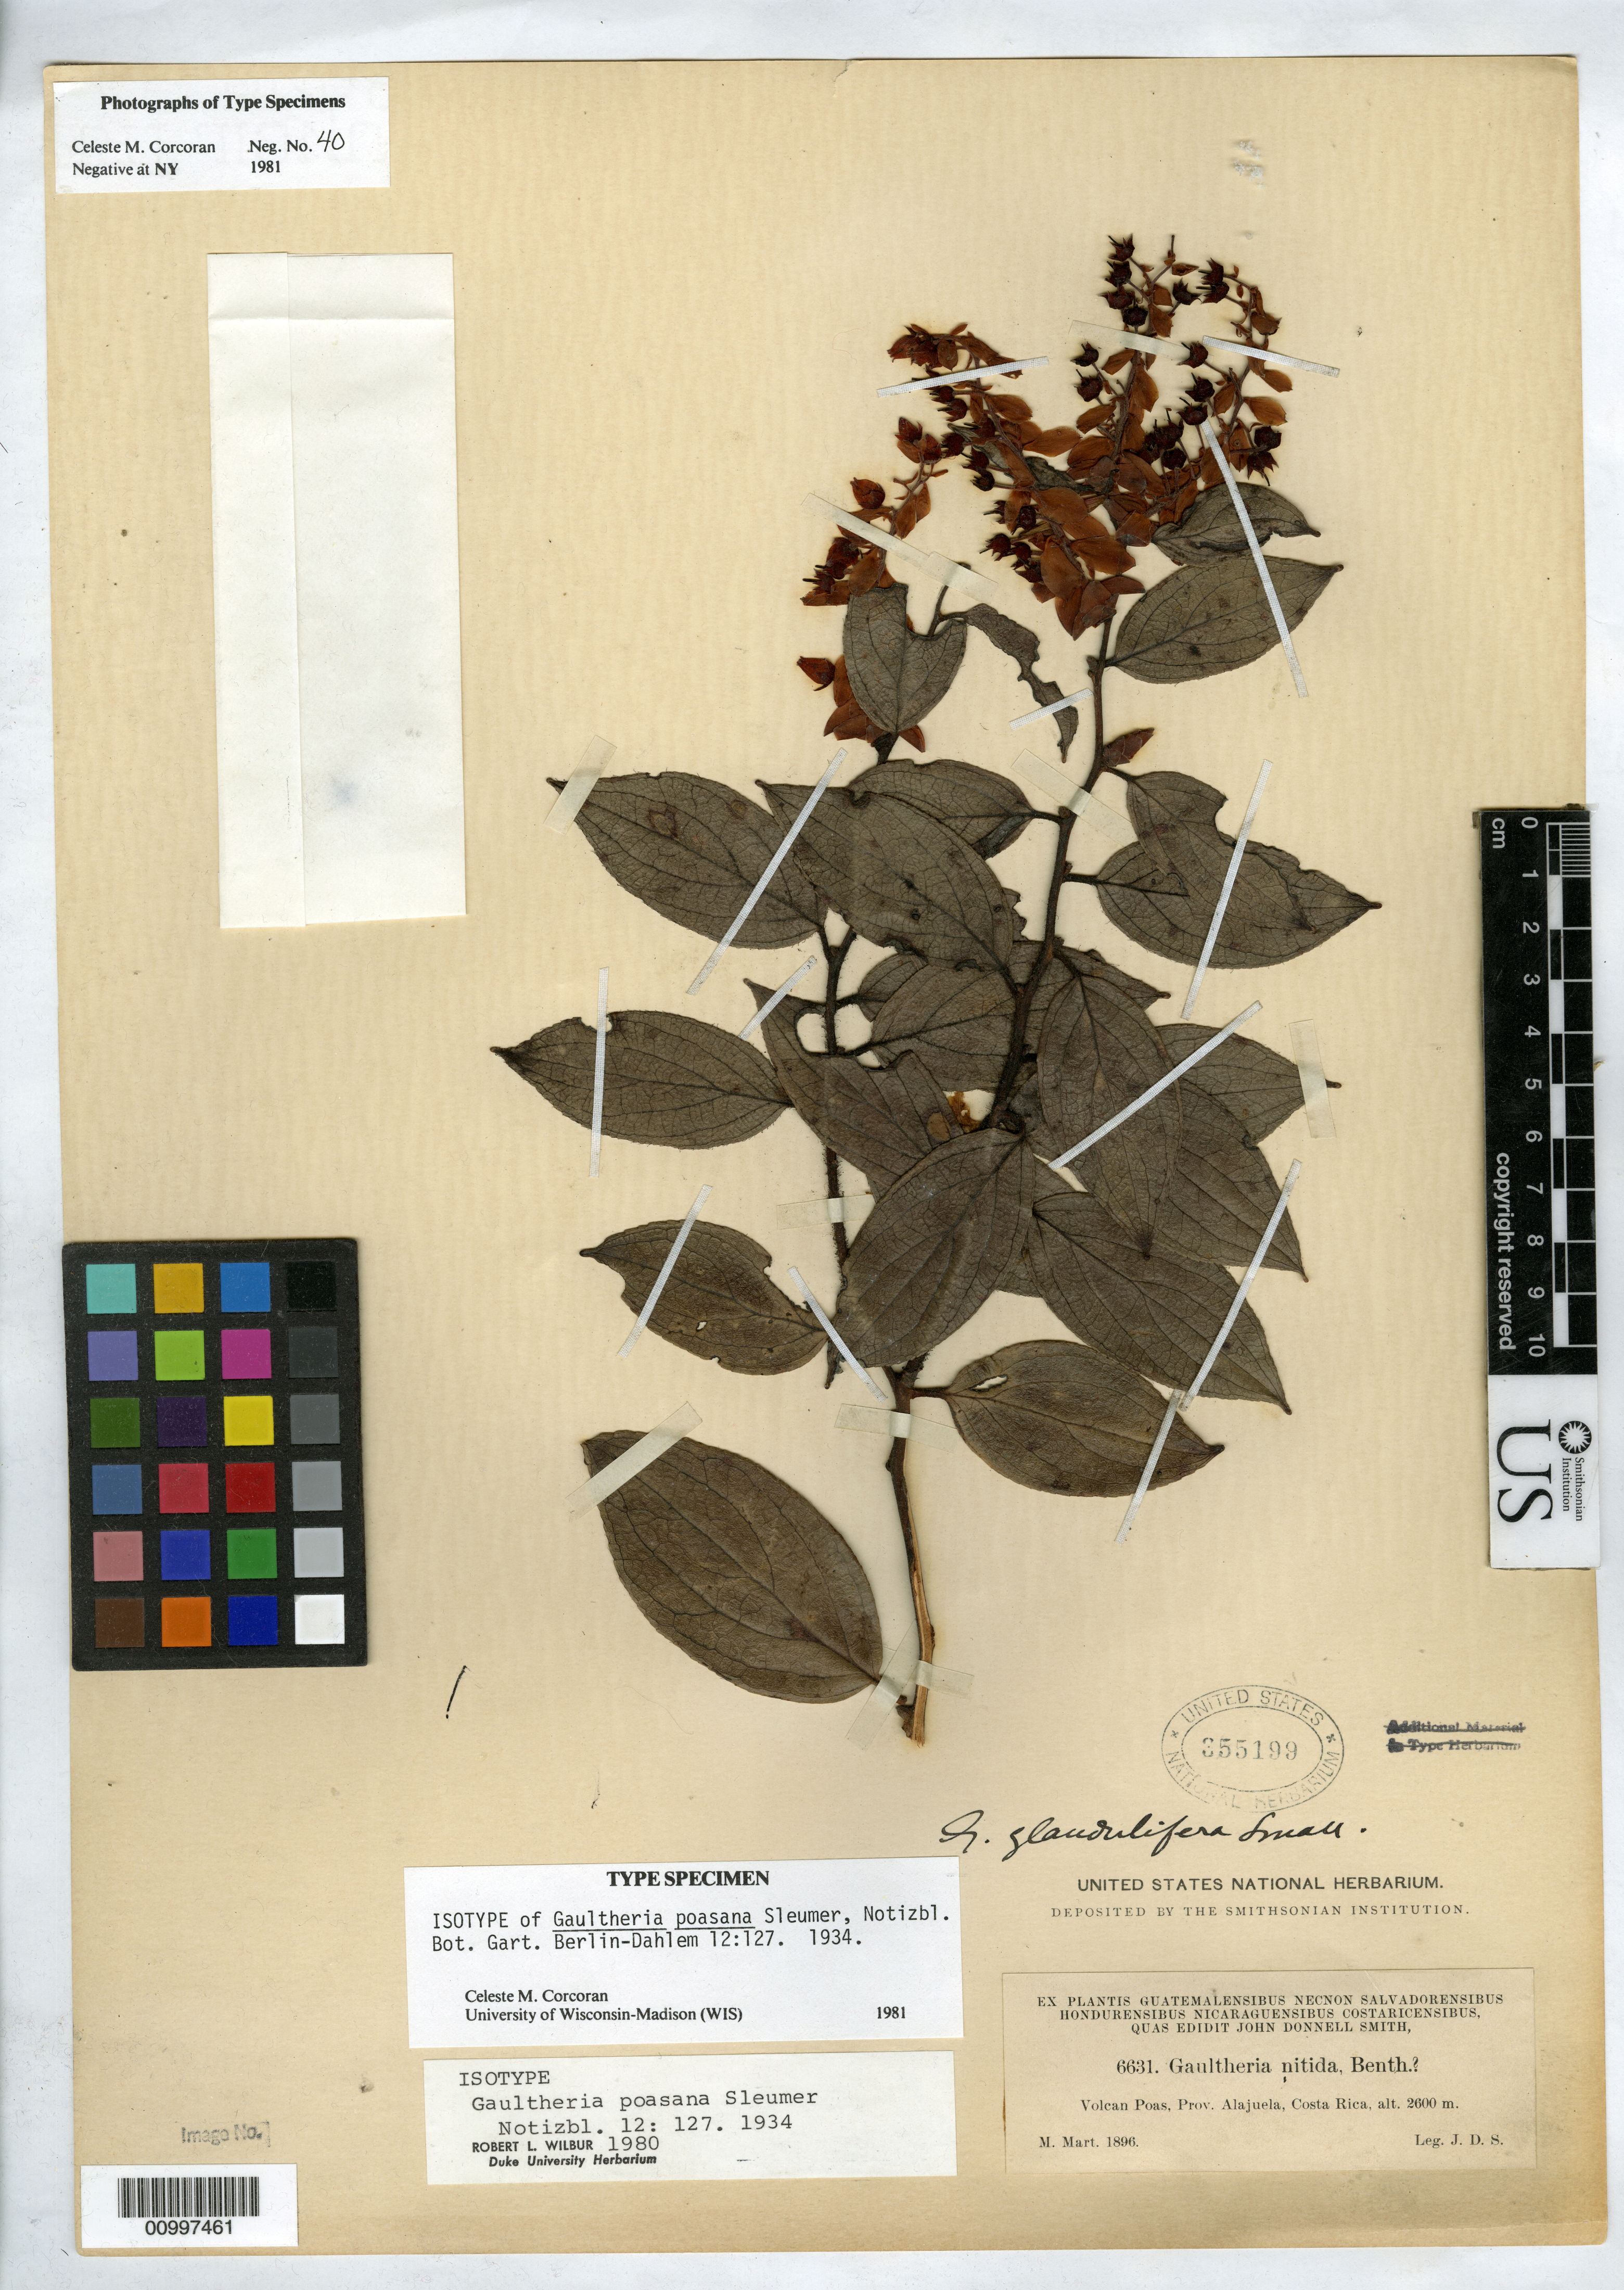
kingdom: Plantae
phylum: Tracheophyta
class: Magnoliopsida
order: Ericales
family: Ericaceae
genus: Gaultheria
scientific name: Gaultheria poasana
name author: Sleumer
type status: Isotype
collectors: J. Donnell Smith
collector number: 6631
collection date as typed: Mar 1896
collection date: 1896-03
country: Costa Rica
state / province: Alajuela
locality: Volcan Poas.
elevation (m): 2600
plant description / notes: Currently accepted name as cited by Luteyn (1995).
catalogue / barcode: US 355199